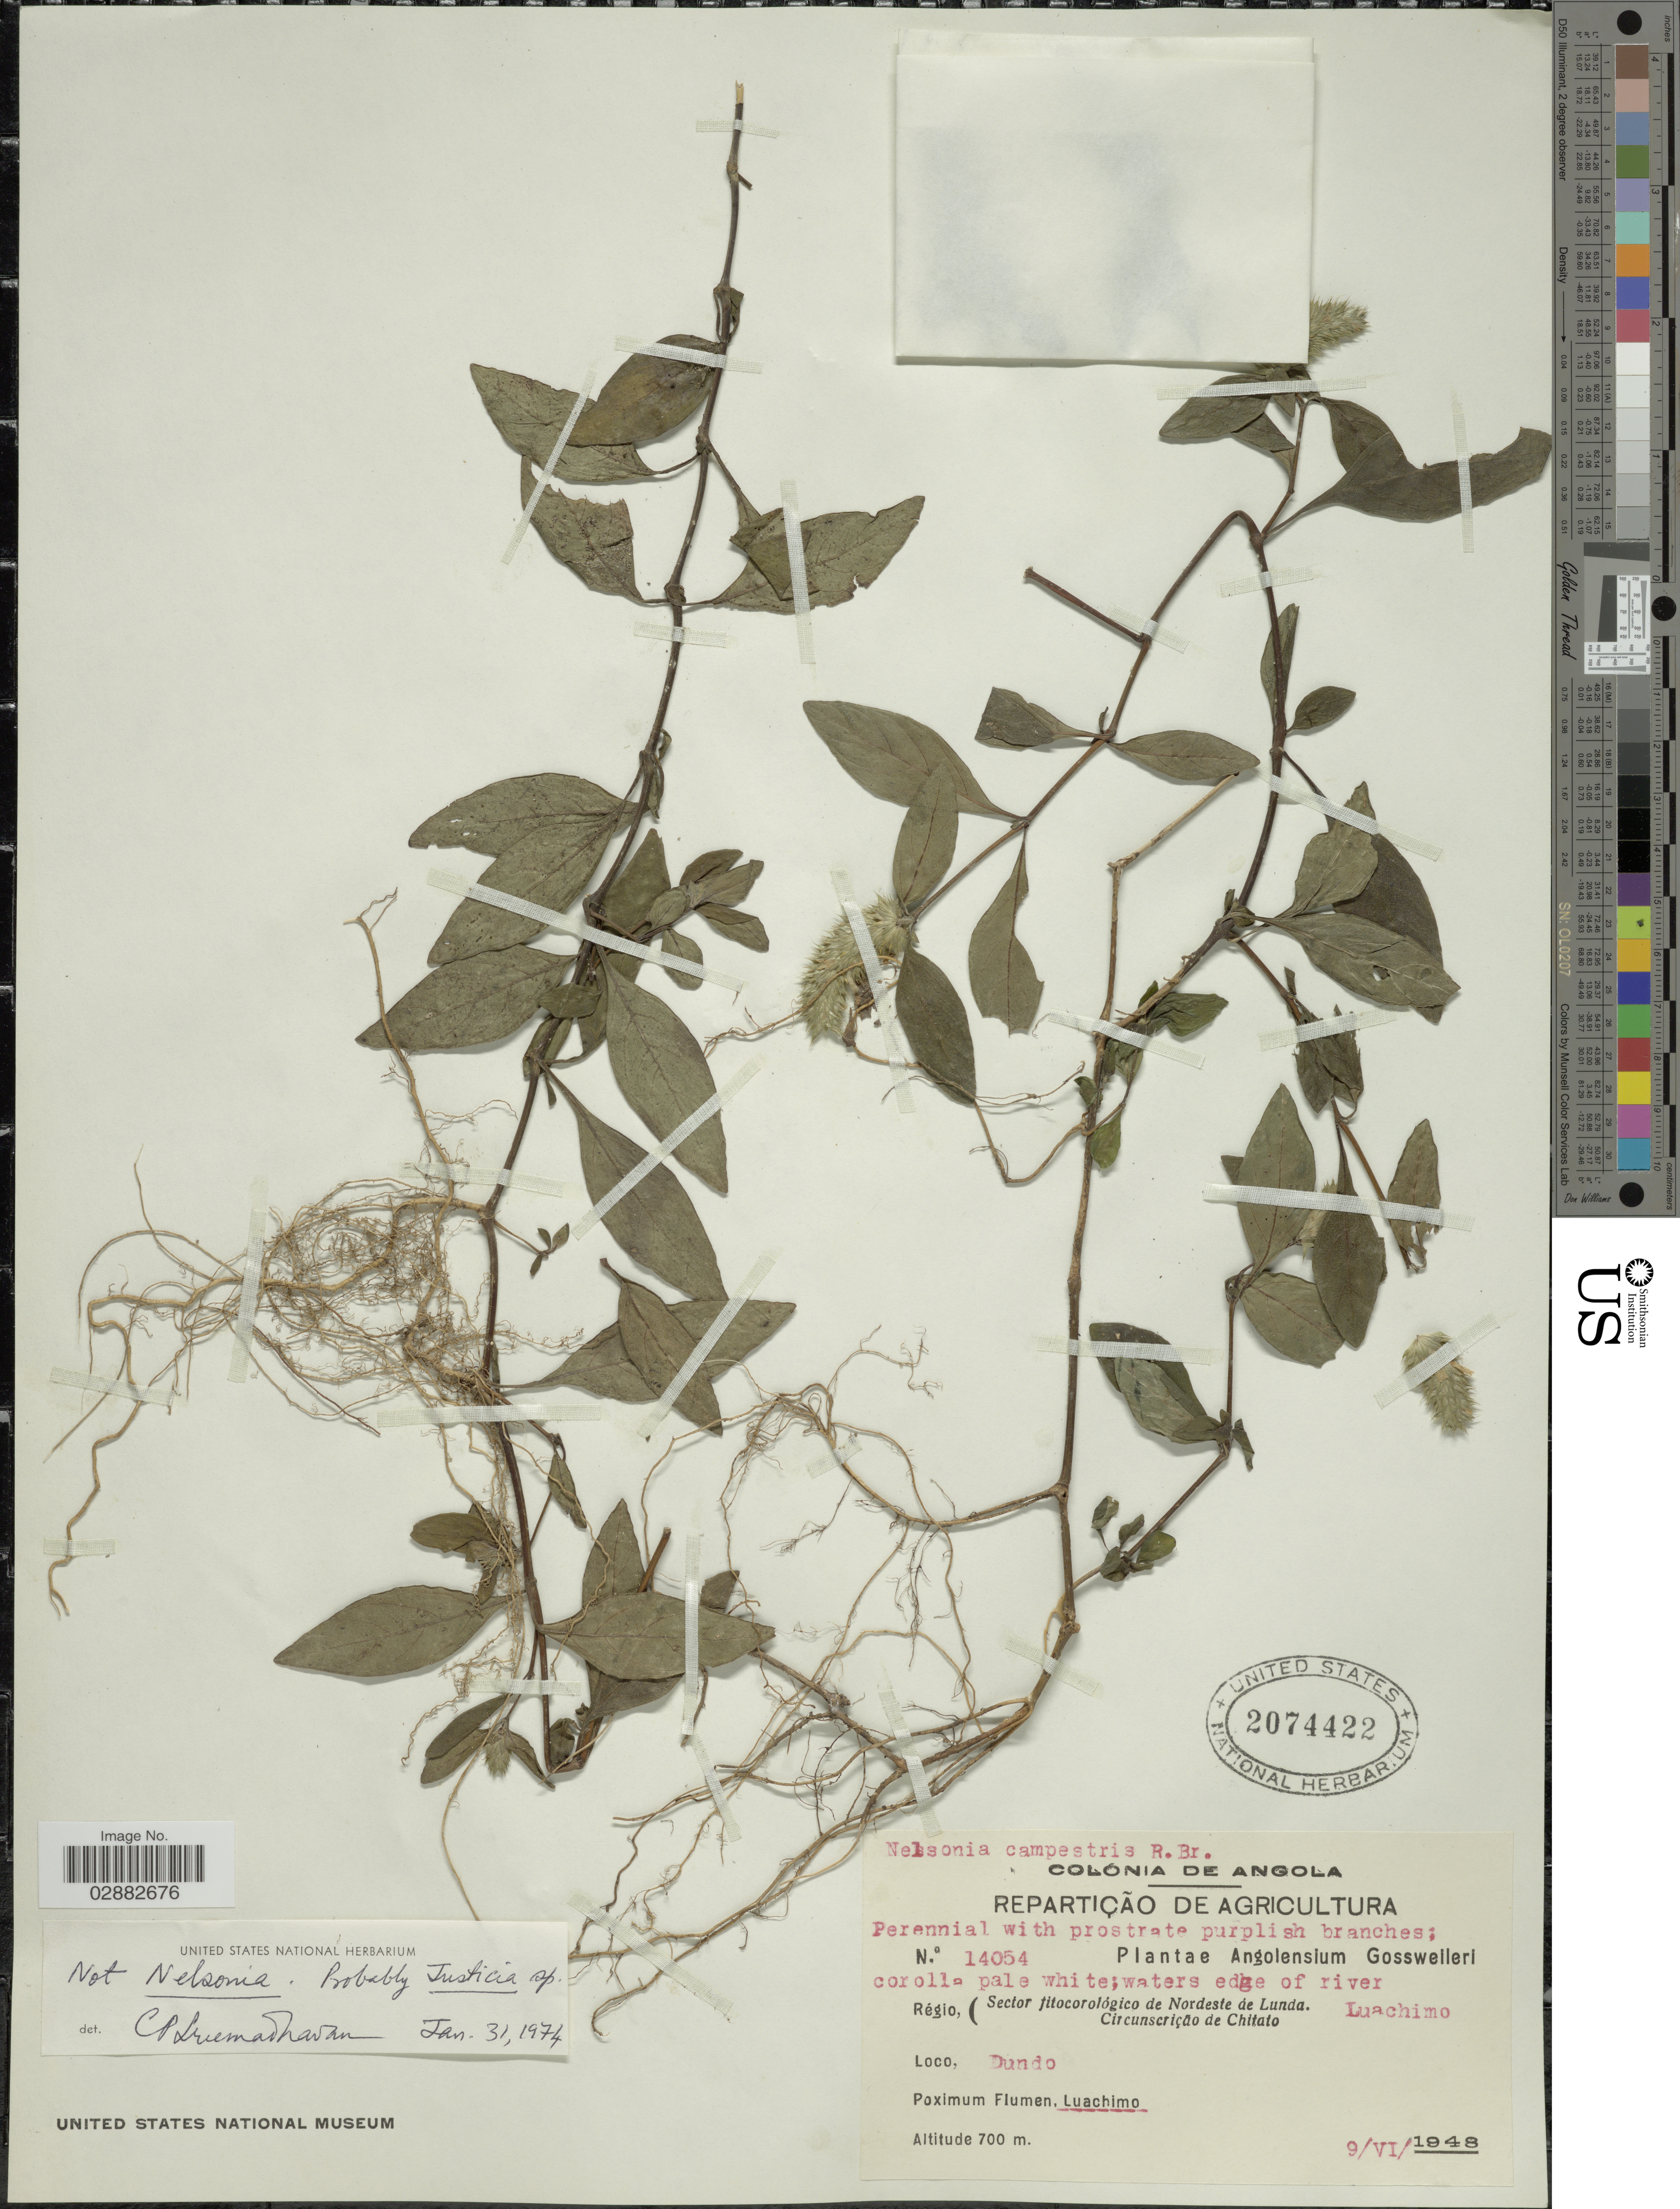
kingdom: Plantae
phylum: Tracheophyta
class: Magnoliopsida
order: Lamiales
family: Acanthaceae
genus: Justicia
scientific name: Justicia sp.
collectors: -. Gossweiler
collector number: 14054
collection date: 1948-06-09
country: Angola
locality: Régio, Sector fitocorológico de Nordeste de Lunda Circunsrição de Chitato. Dundo. Waters edge of river Luachimo.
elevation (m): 700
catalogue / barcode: US 2074422